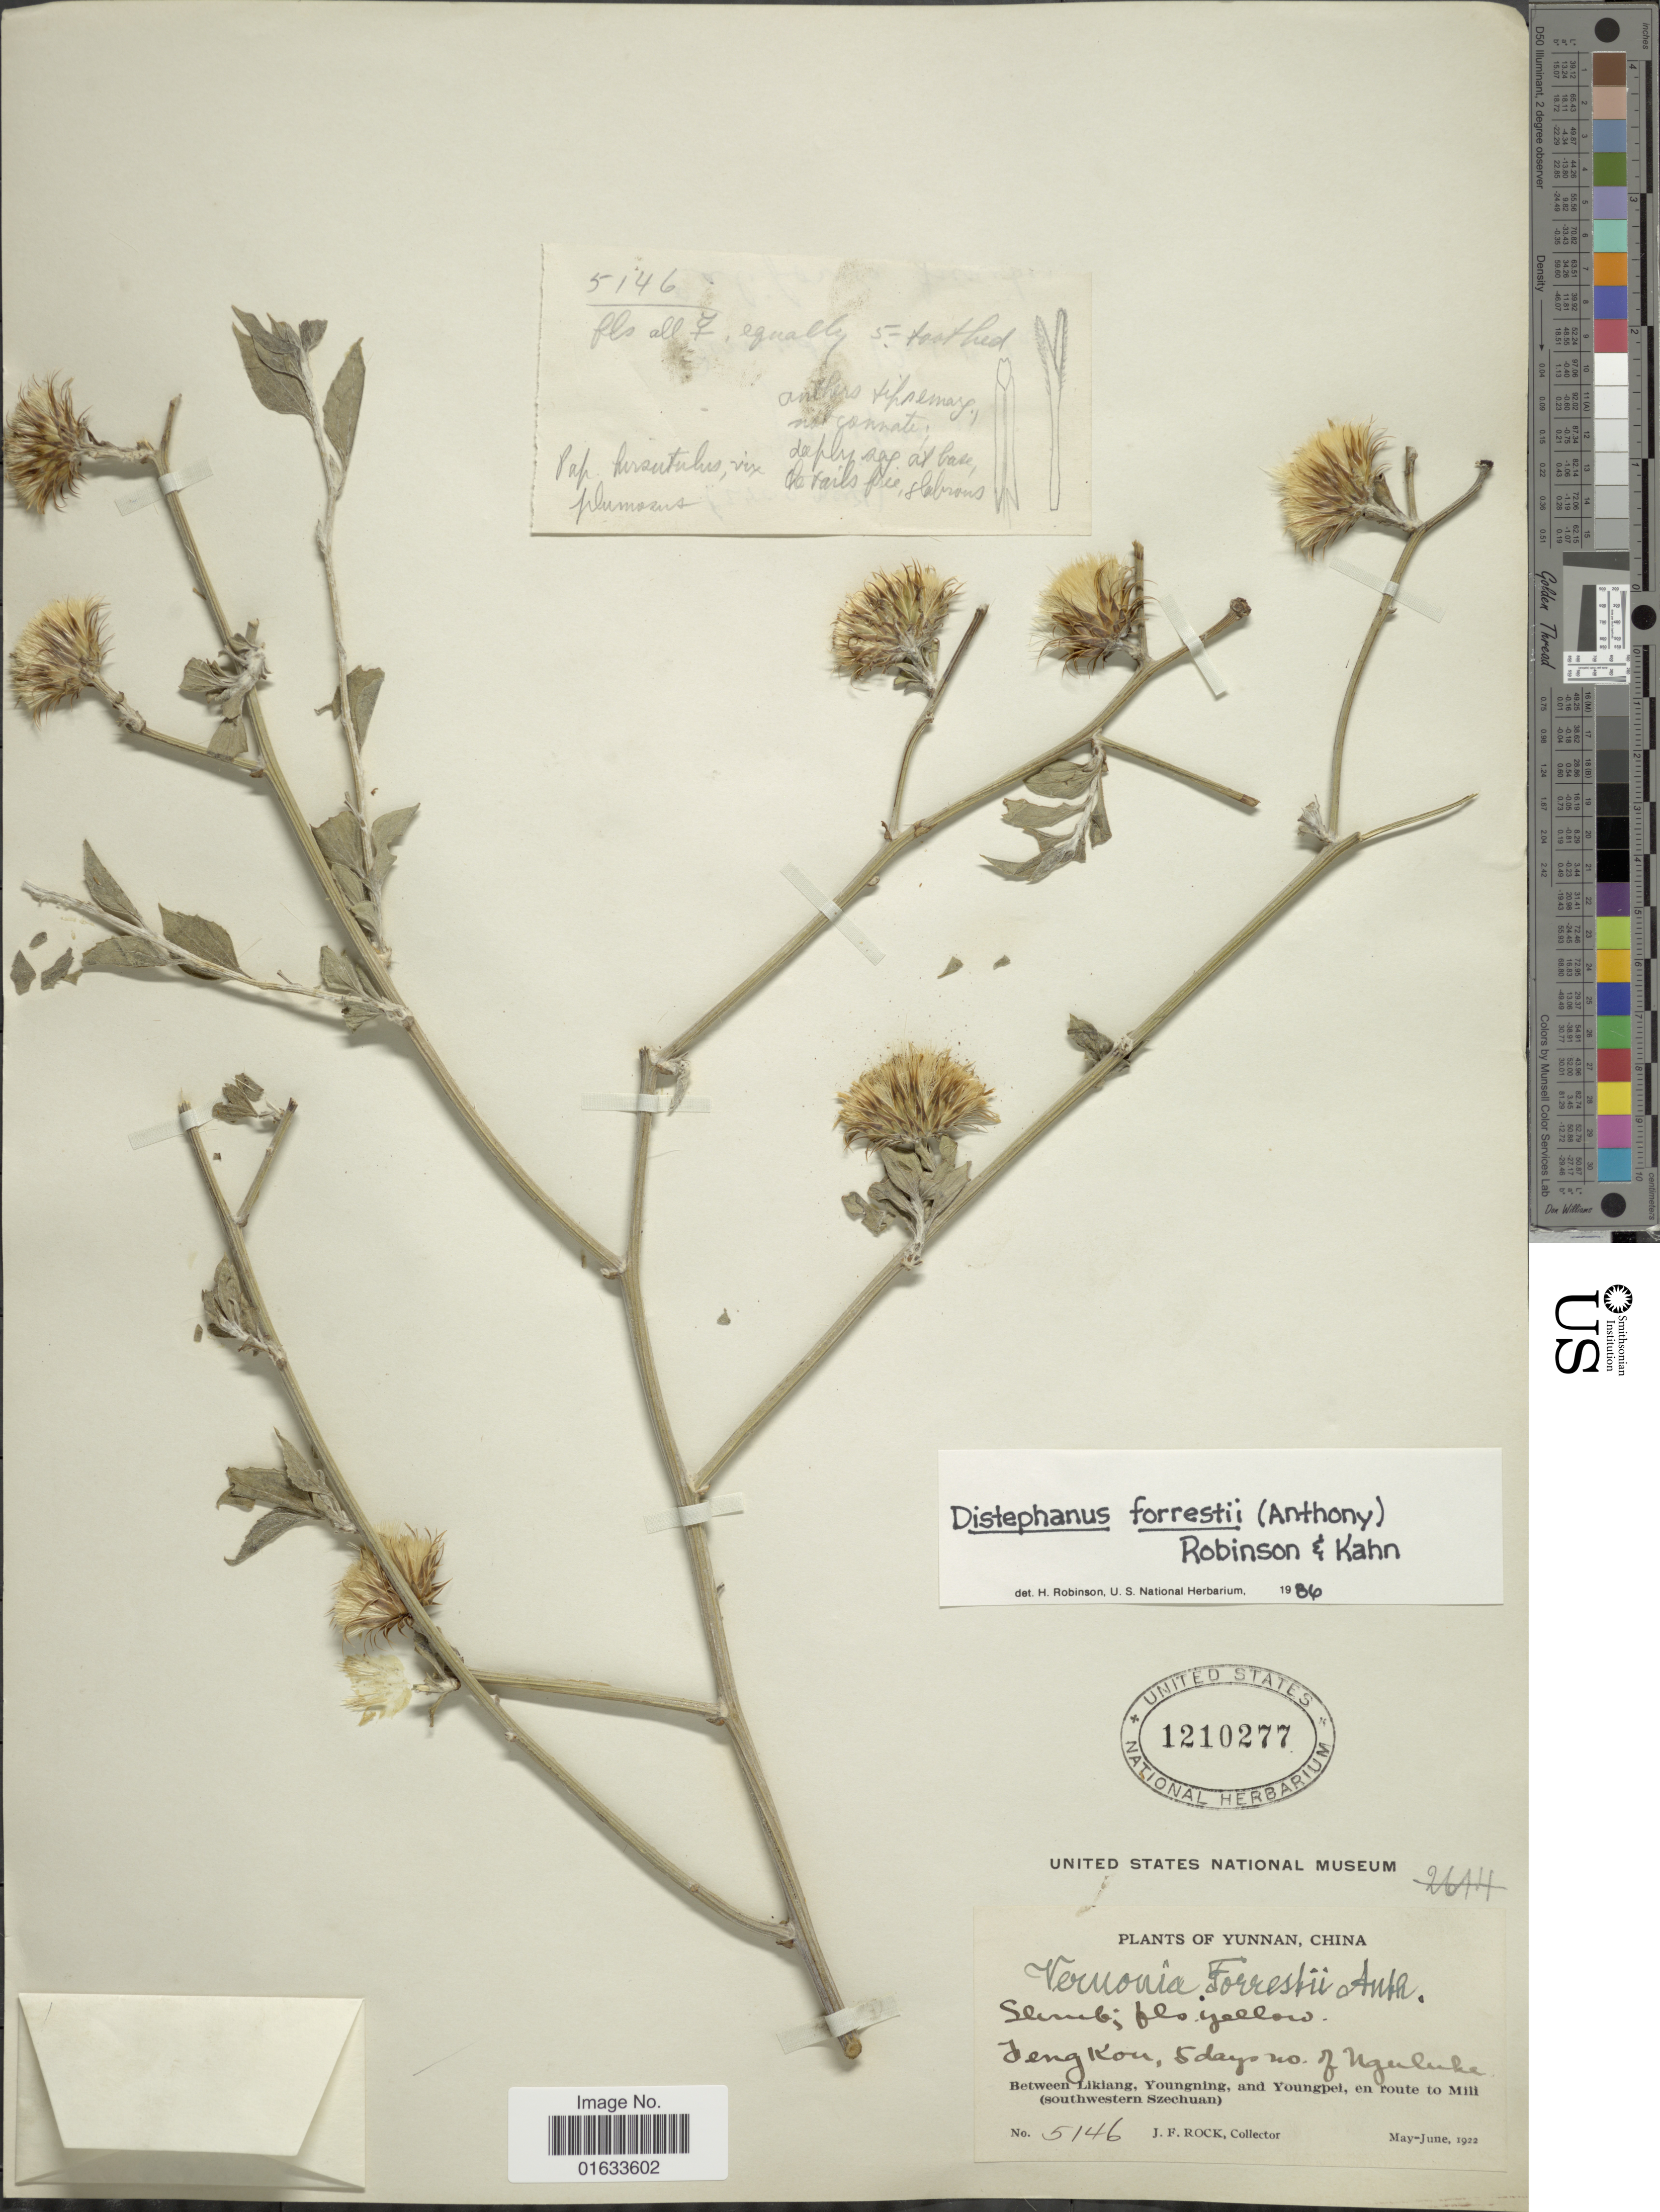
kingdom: Plantae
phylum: Tracheophyta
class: Magnoliopsida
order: Asterales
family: Asteraceae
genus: Distephanus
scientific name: Distephanus forrestii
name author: (J. Anthony) H. Rob. & B. Kahn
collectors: J. Rock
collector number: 5146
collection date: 1922-05/1922-06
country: China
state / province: Yunnan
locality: Between Likiang, Youngning, and Youngpei, en route to Mill (southwestern Szechuan).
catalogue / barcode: US 1210277